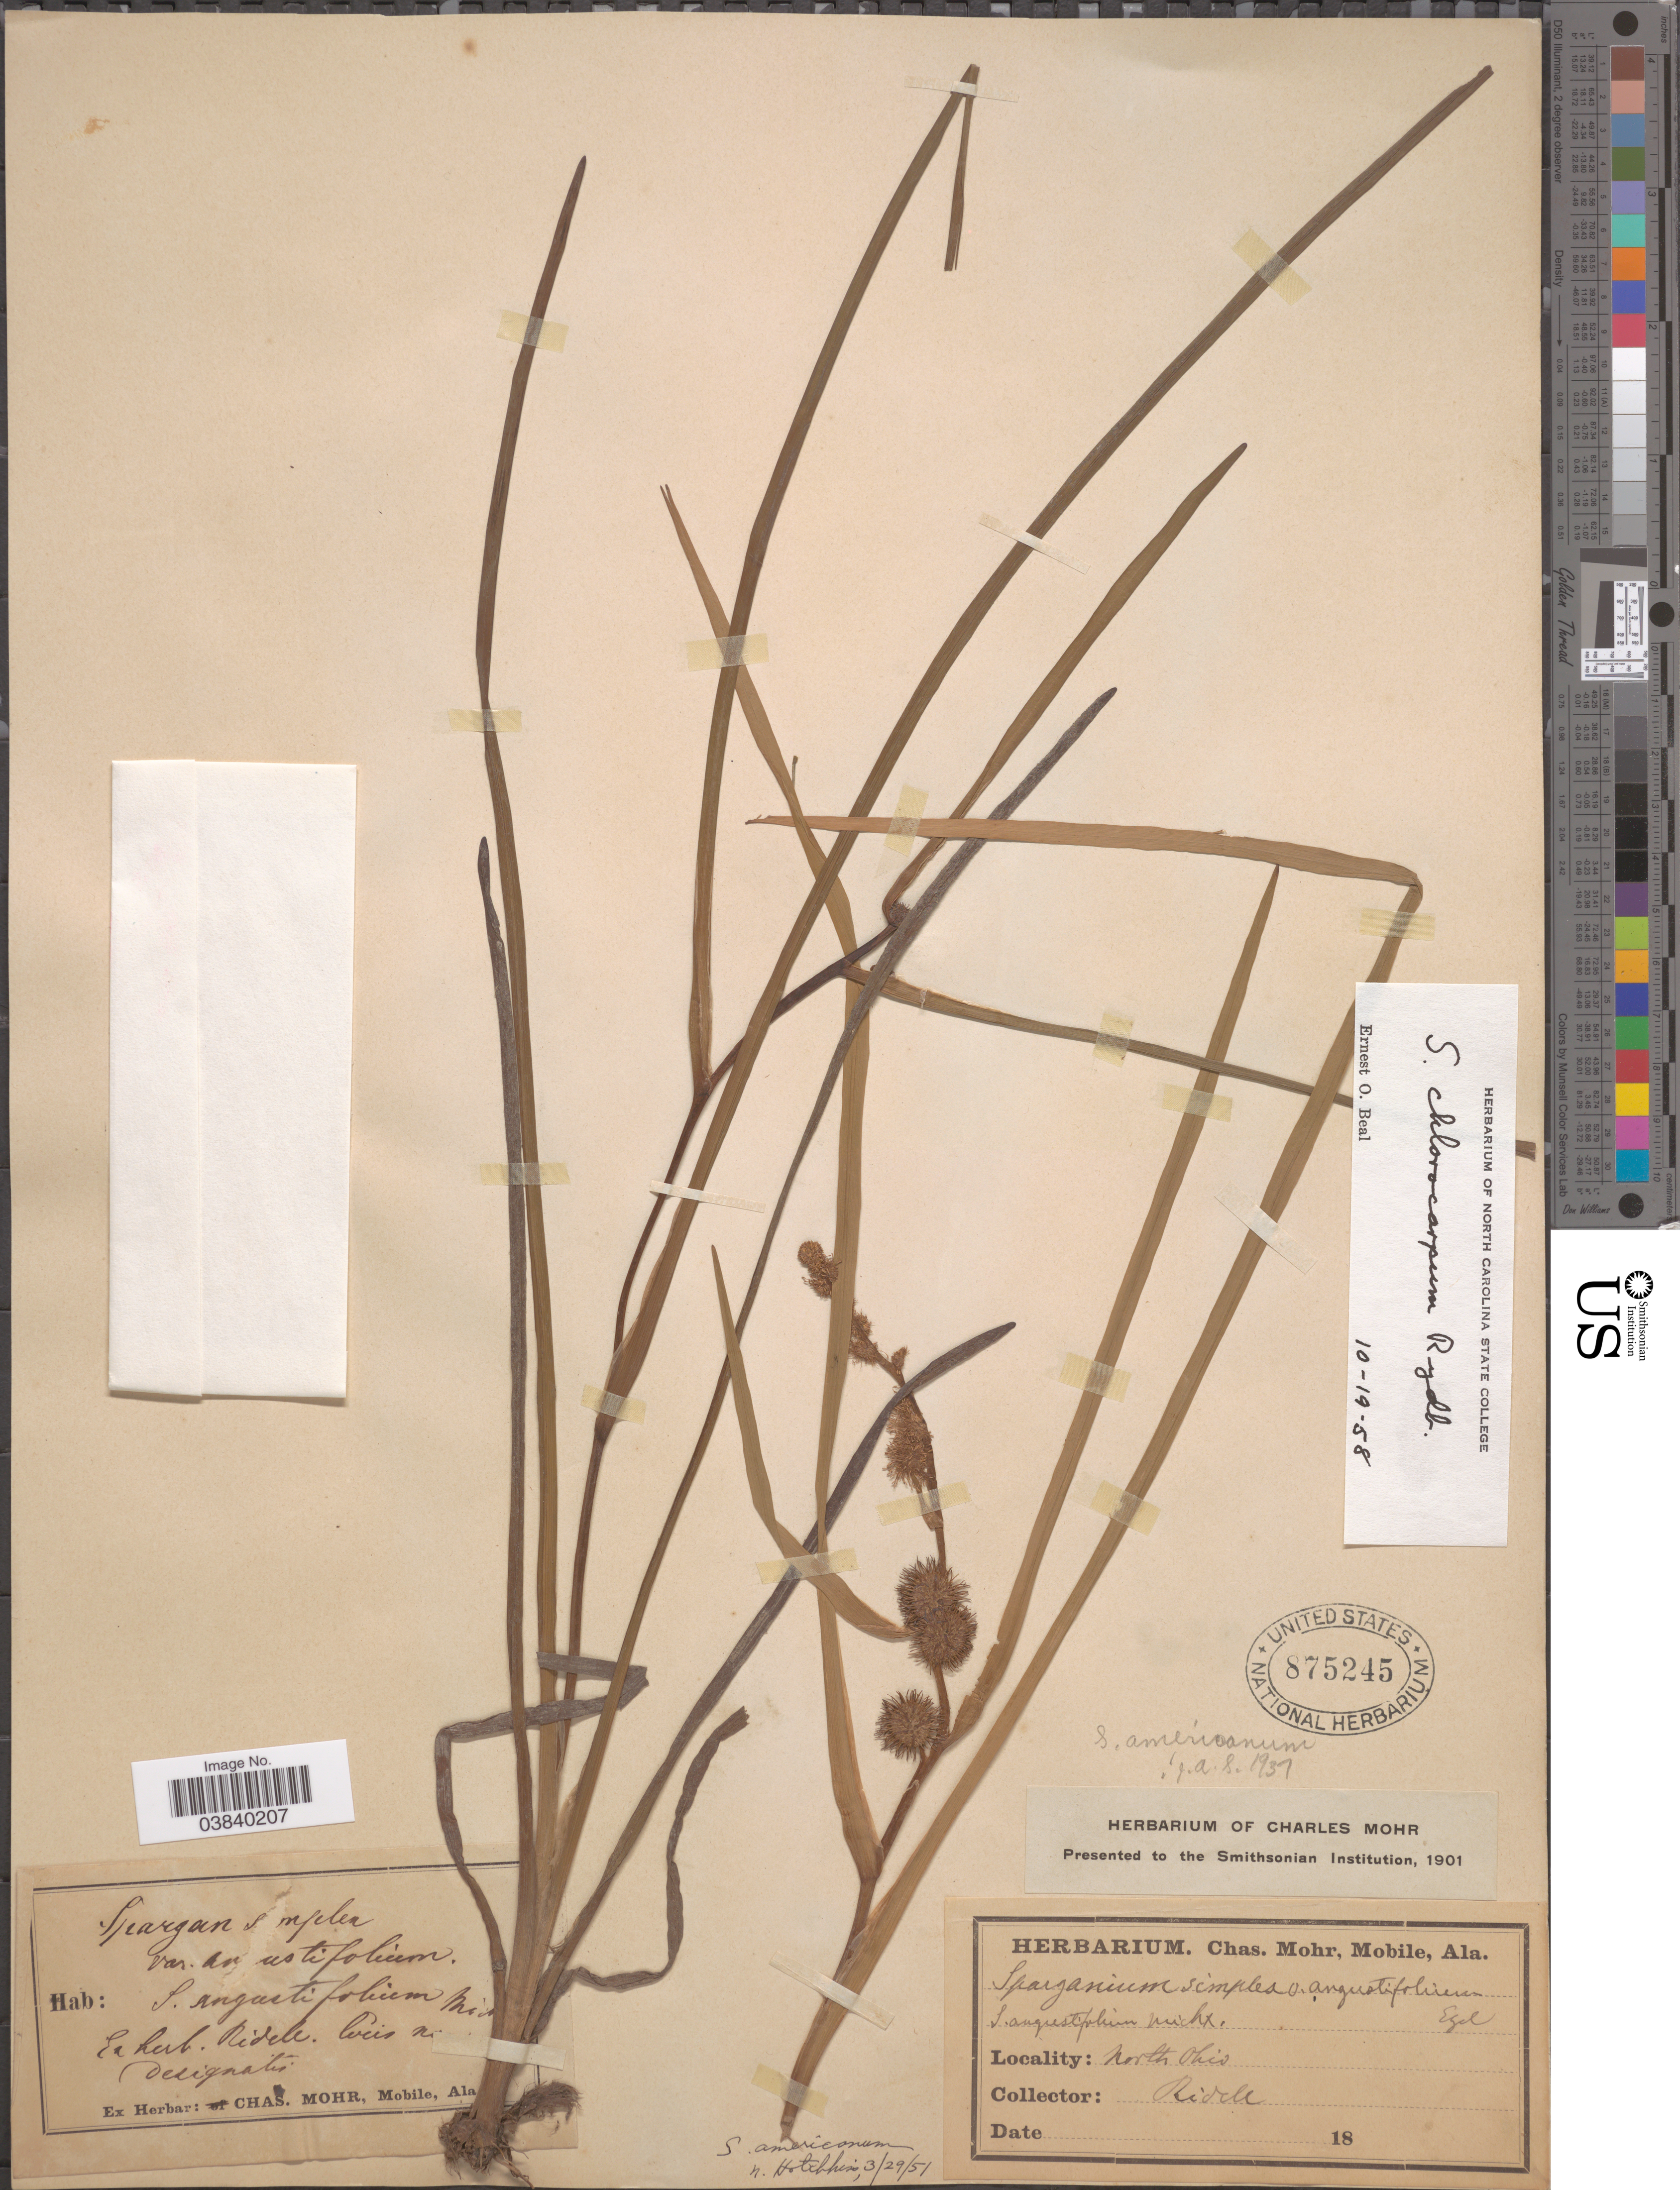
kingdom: Plantae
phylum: Tracheophyta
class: Liliopsida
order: Poales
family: Typhaceae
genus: Sparganium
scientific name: Sparganium chlorocarpum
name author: Rydb.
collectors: -. Ridele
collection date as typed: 18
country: United States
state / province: Ohio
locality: North Ohio.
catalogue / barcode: US 875245